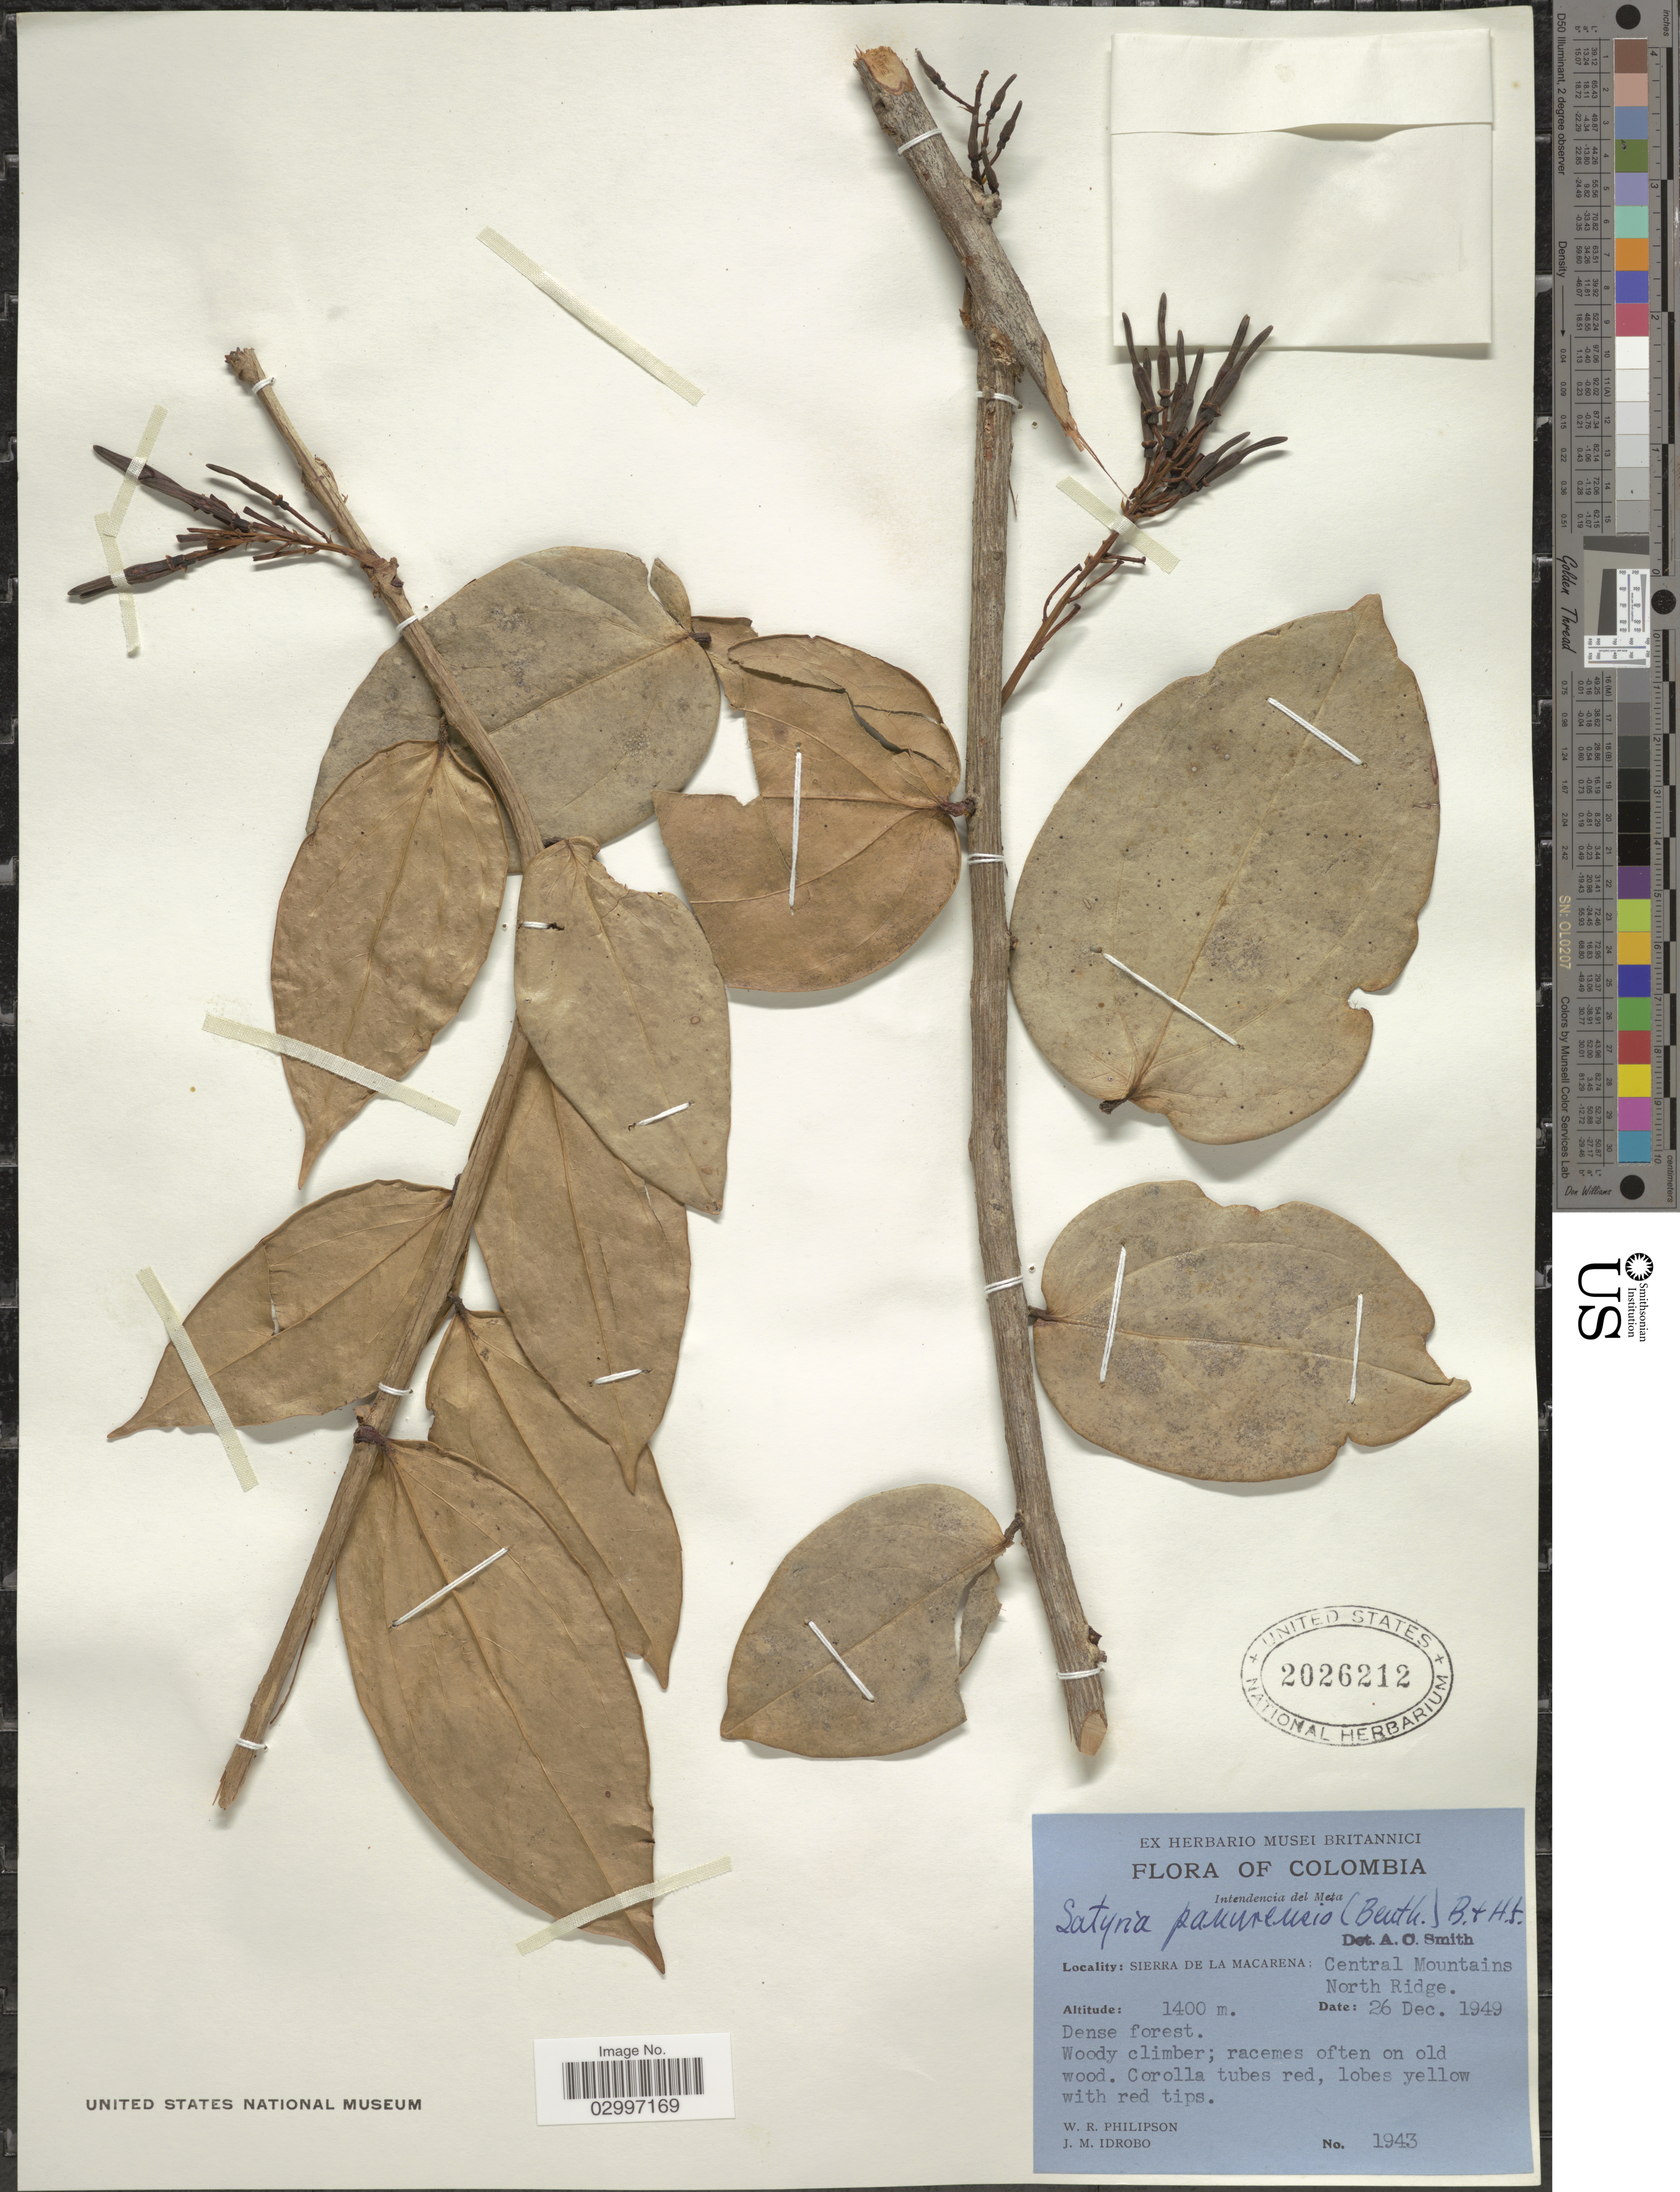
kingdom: Plantae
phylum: Tracheophyta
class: Magnoliopsida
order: Ericales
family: Ericaceae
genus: Satyria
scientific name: Satyria panurensis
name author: (Benth. ex Meisn.) Benth. & Hook. f. ex Nied.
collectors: W. R. Philipson & J. M. Idrobo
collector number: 1943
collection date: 1949-12-26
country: Colombia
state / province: Meta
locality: Intendencia del Meta, Sierra De La Macarena: Central Mountains, North Ridge.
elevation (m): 1400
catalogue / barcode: US 2026212